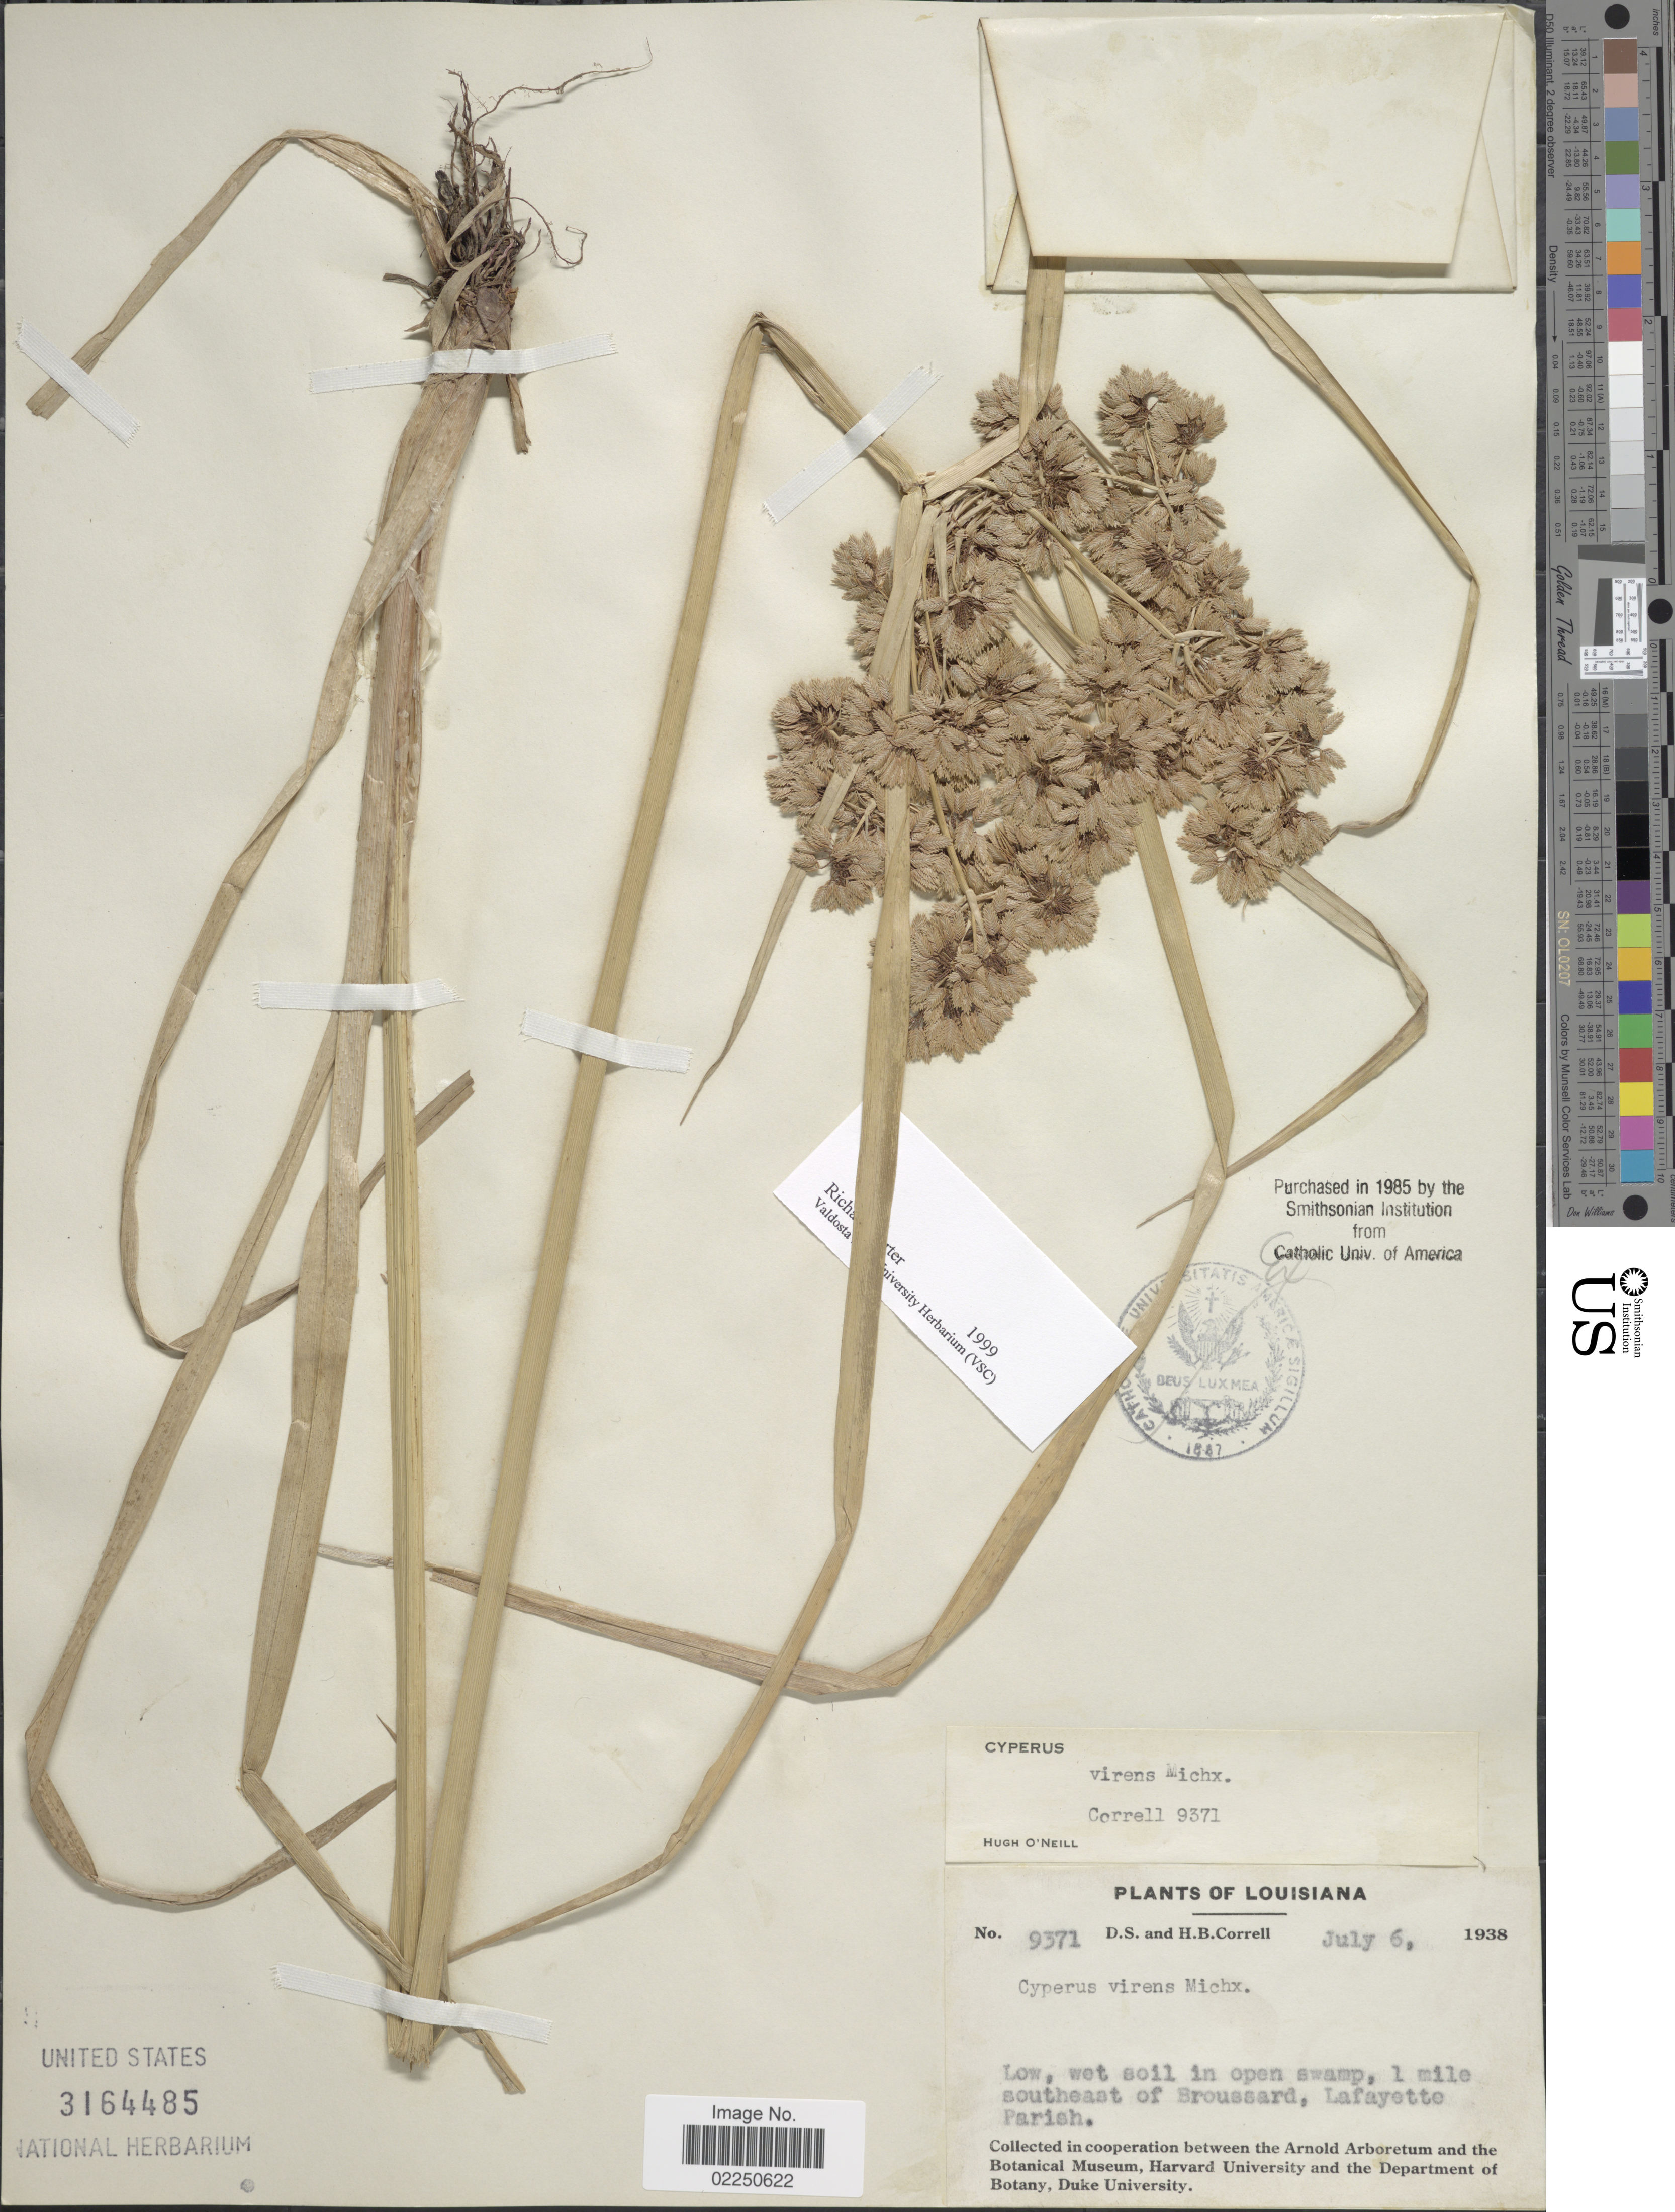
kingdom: Plantae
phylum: Tracheophyta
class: Liliopsida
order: Poales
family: Cyperaceae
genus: Cyperus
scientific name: Cyperus virens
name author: Michx.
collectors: D. S. Correll & H. Correll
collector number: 9371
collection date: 1938-07-06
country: United States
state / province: Louisiana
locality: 1 mile southeast of Broussard, Lafayette Parish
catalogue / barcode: US 3164485